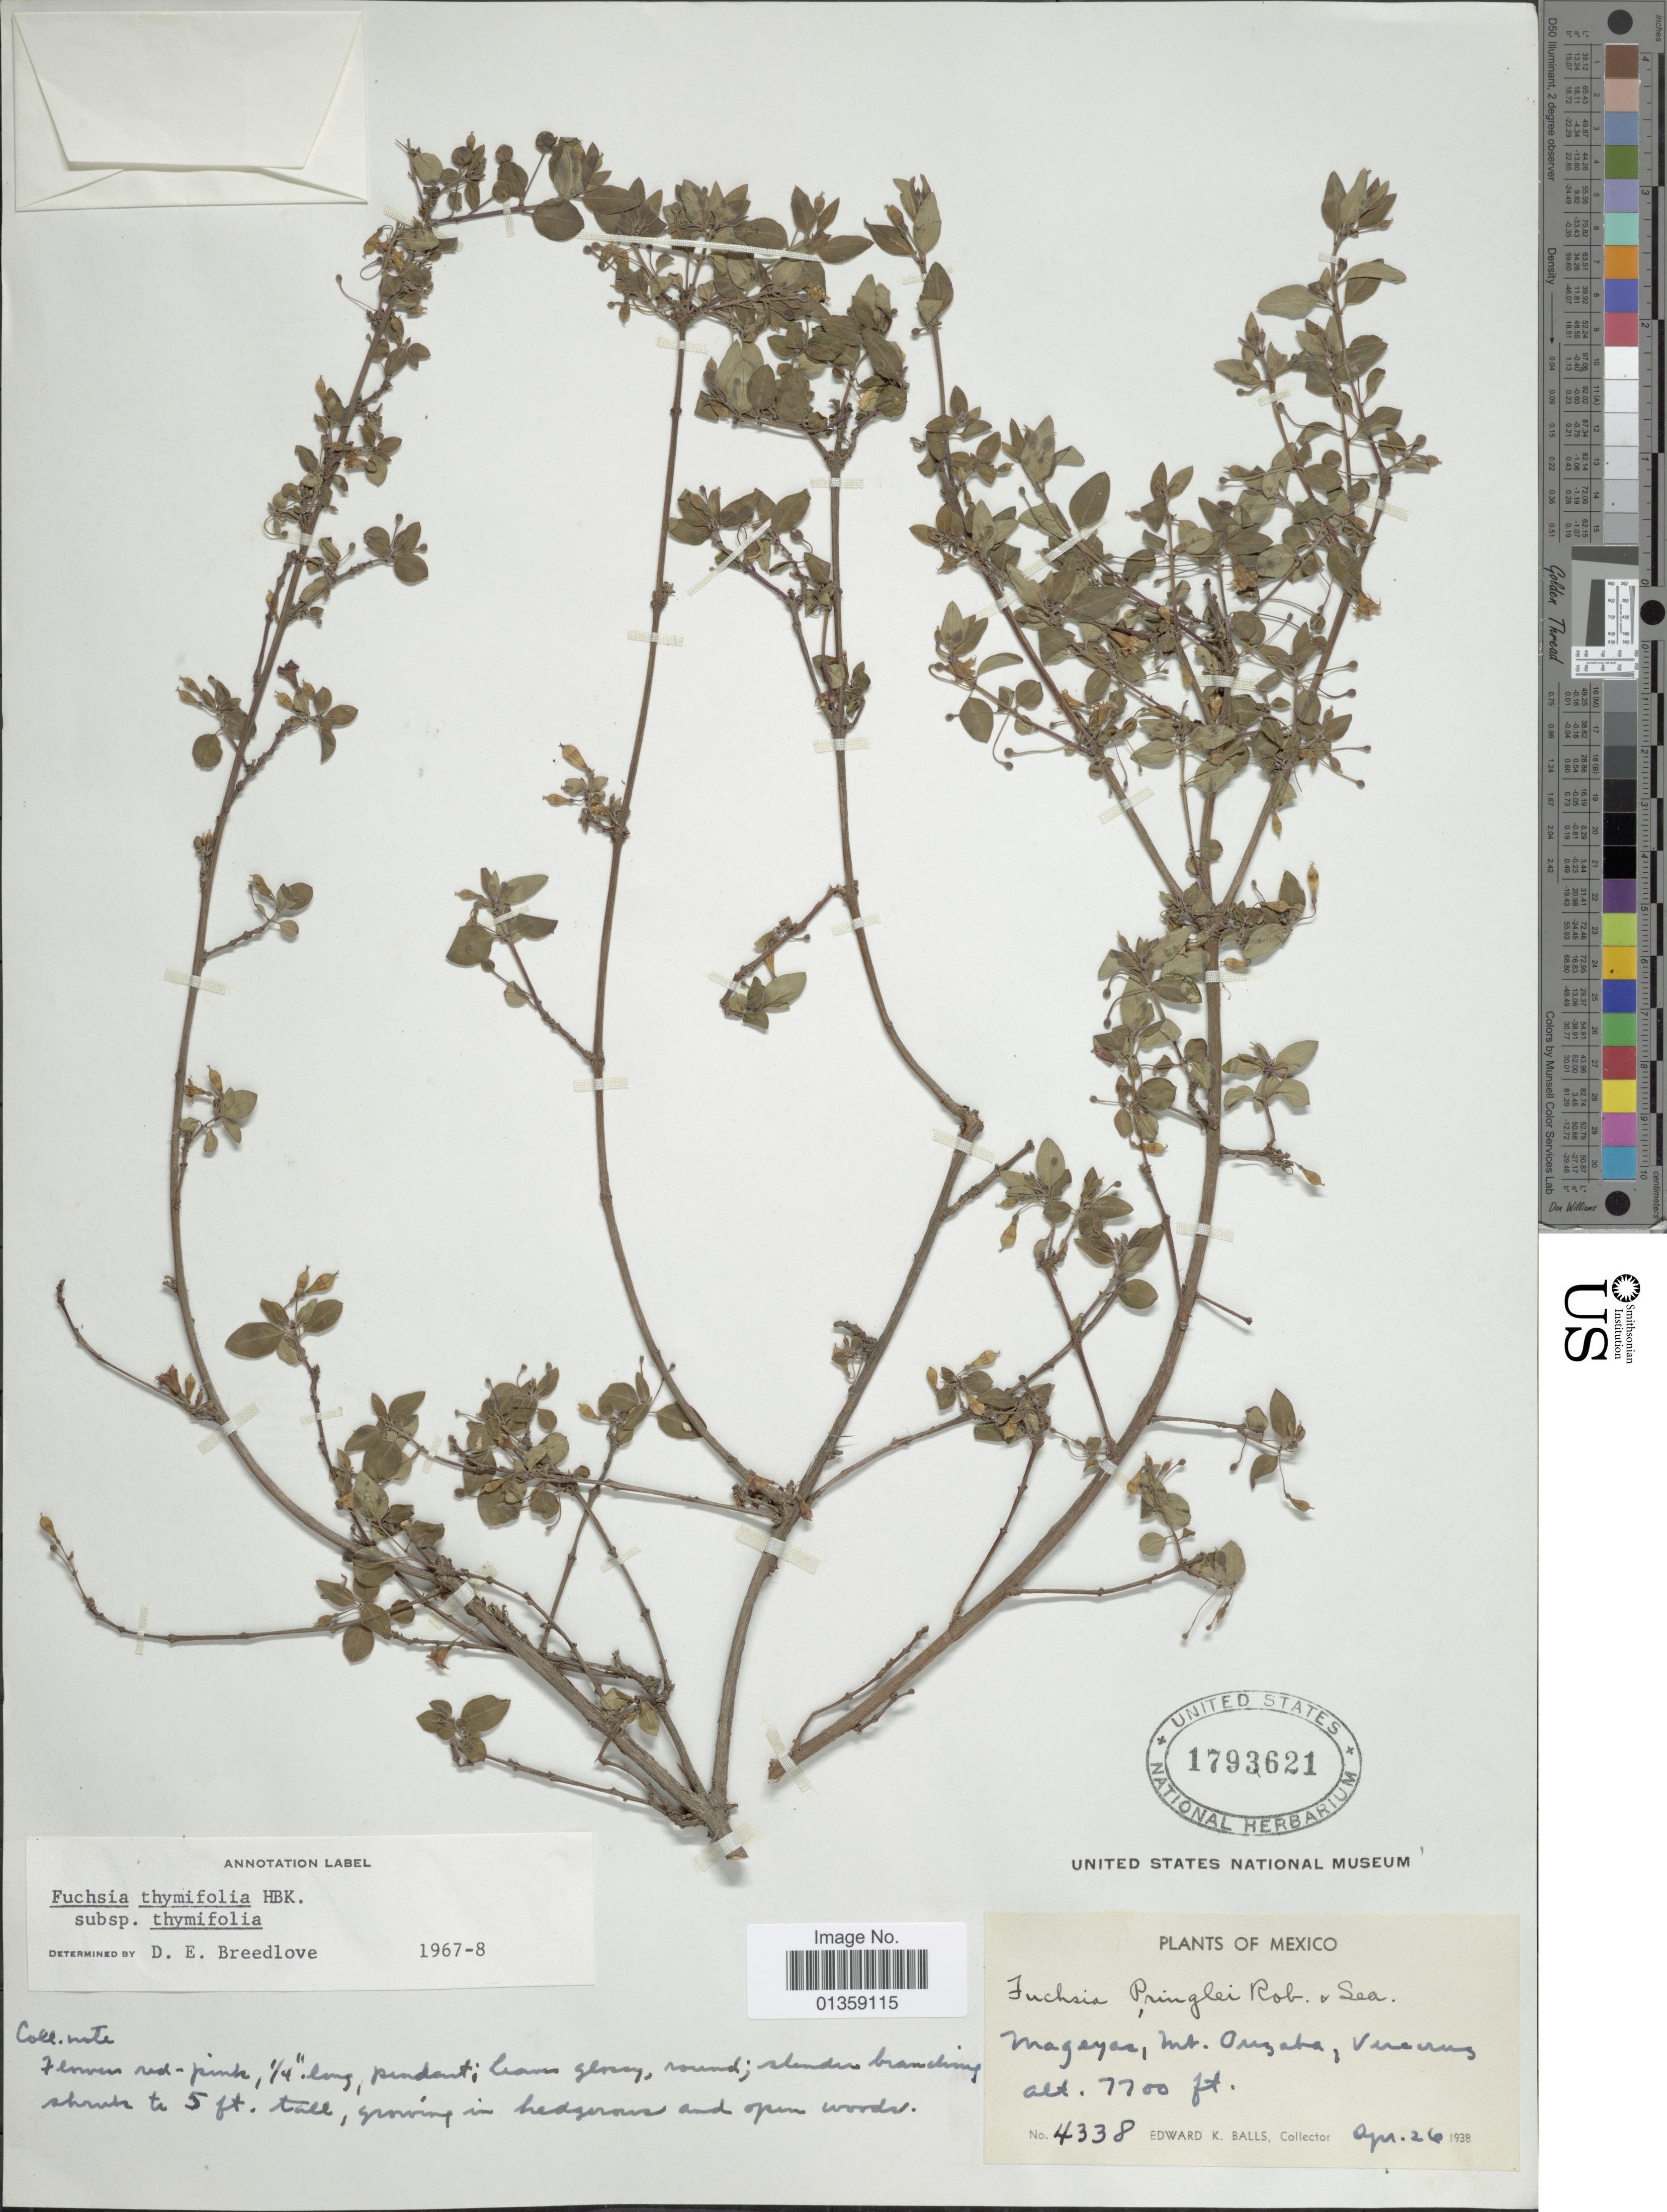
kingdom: Plantae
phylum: Tracheophyta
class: Magnoliopsida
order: Myrtales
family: Onagraceae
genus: Fuchsia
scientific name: Fuchsia thymifolia subsp. thymifolia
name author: Kunth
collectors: E. K. Balls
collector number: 4338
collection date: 1938-04-26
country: Mexico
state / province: Veracruz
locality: Mageyas, Mt. Orizaba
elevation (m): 2347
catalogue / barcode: US 1793621